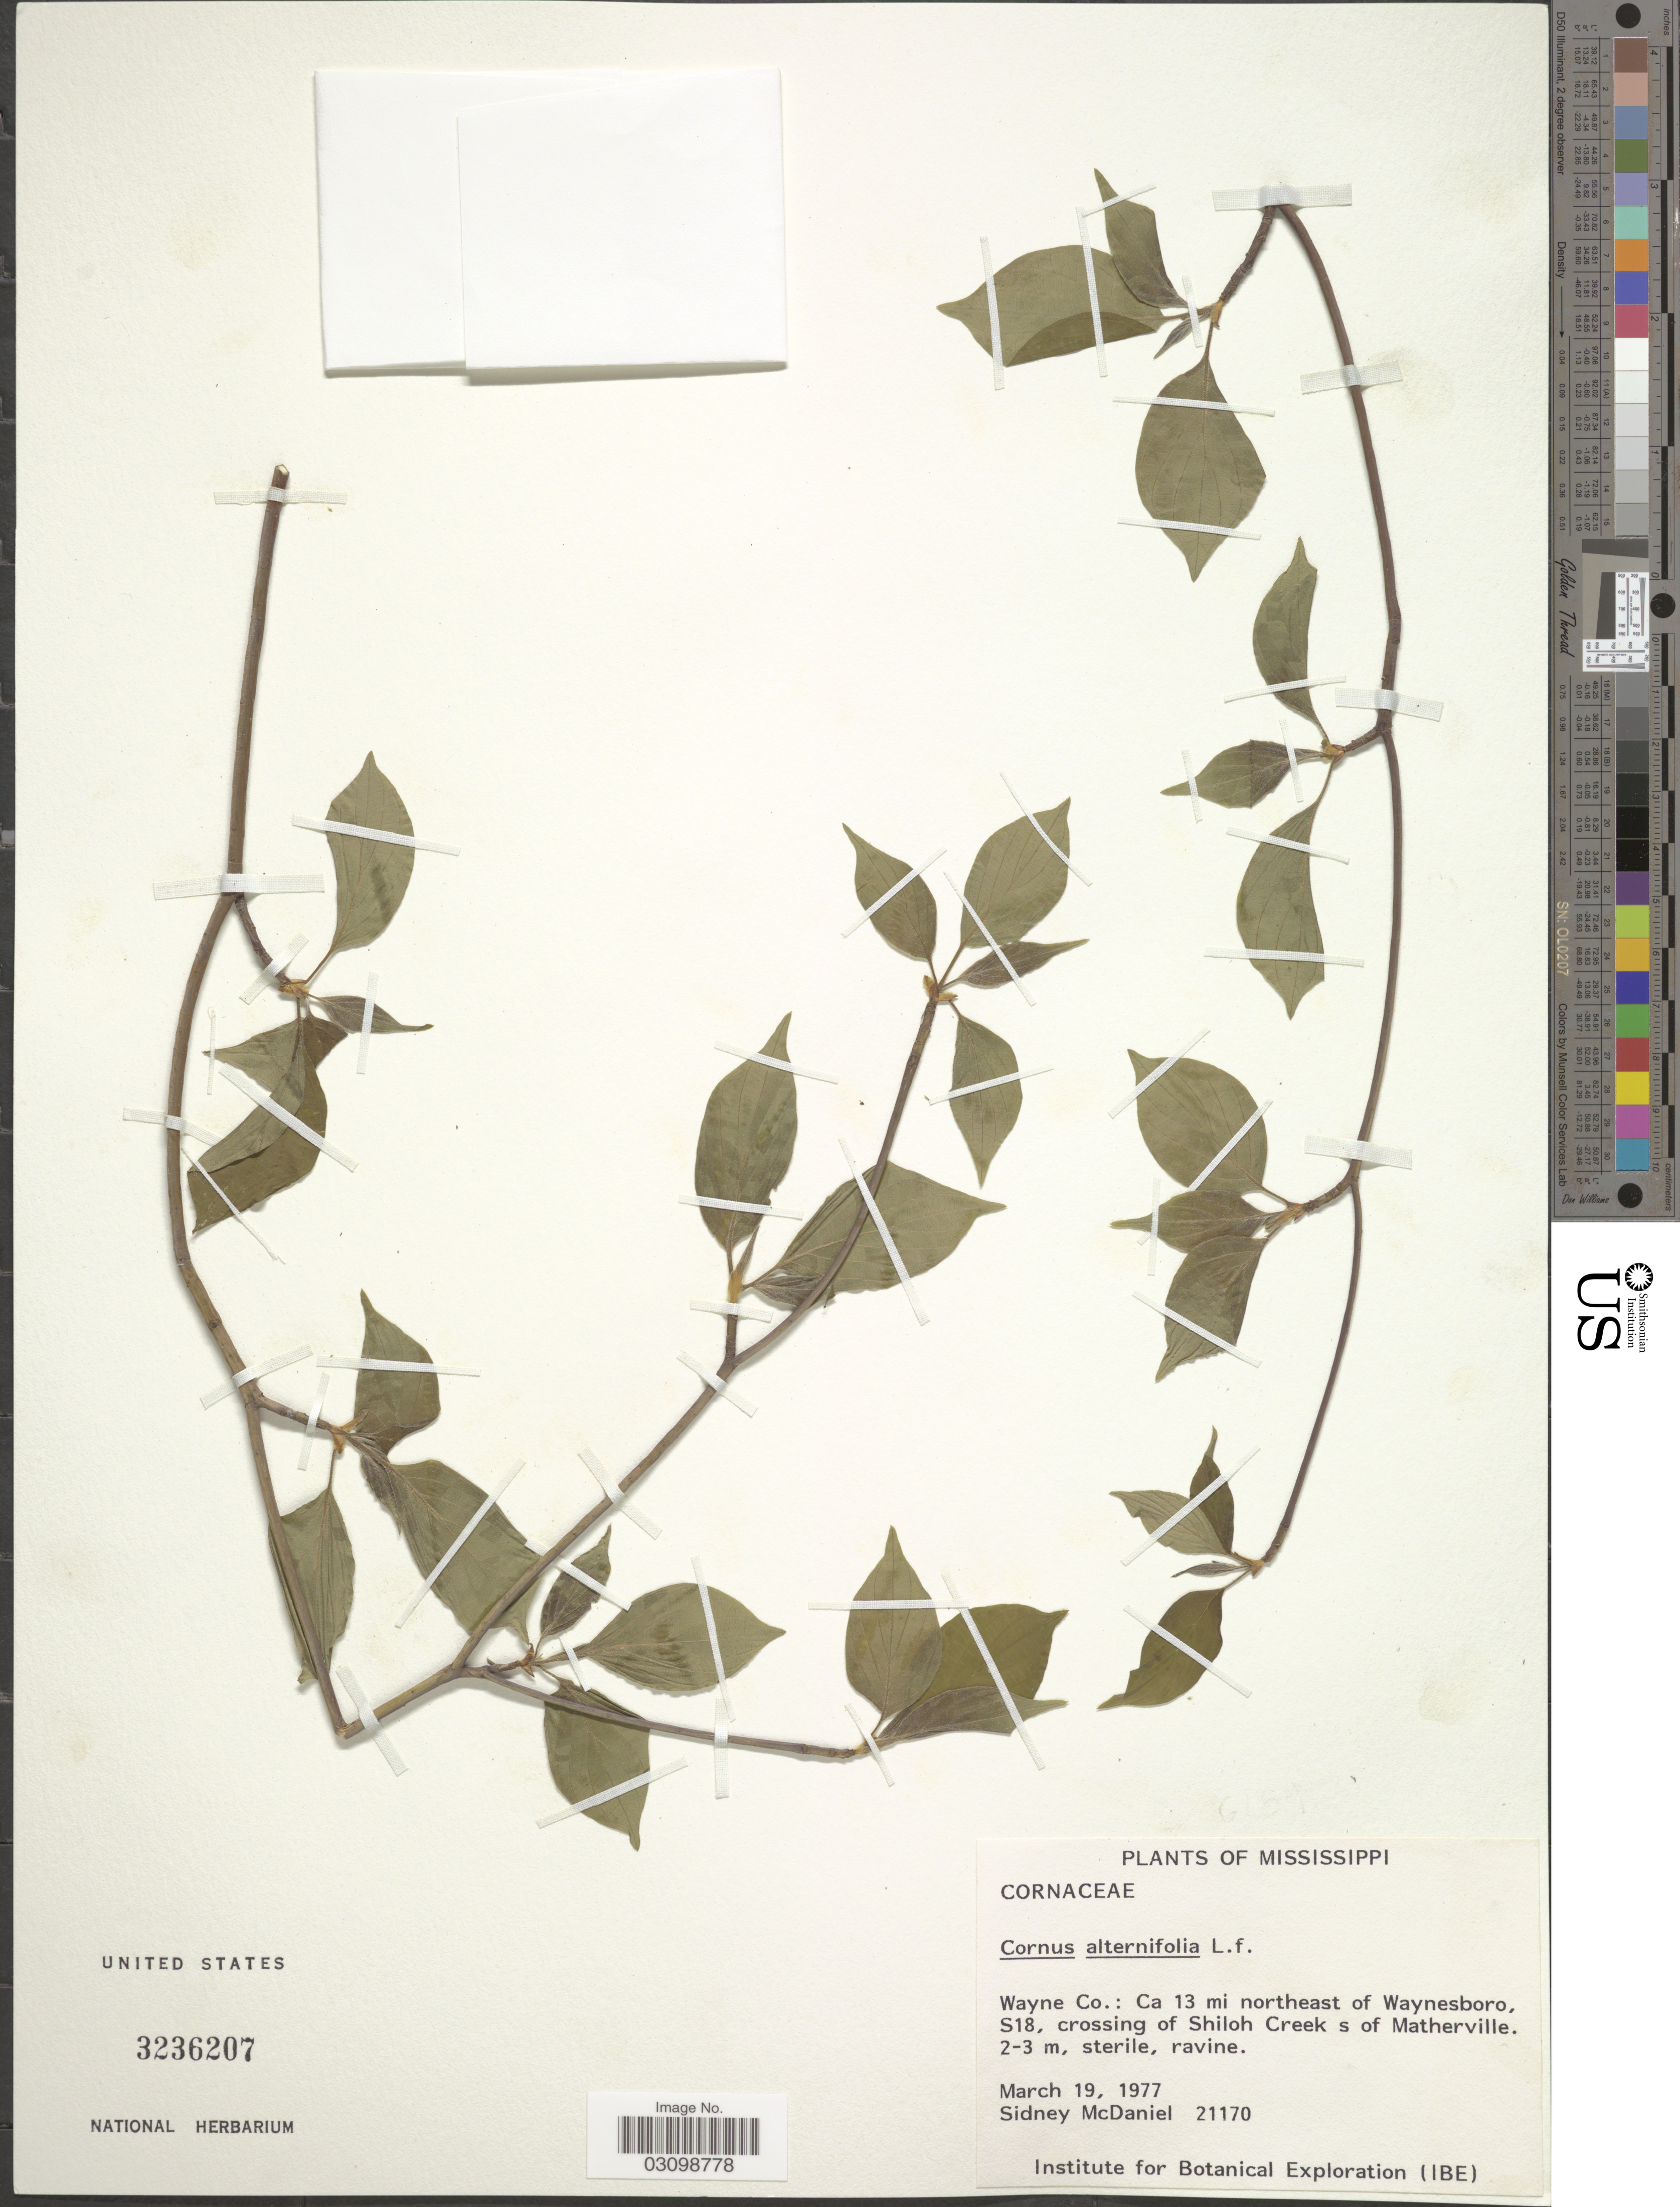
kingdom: Plantae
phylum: Tracheophyta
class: Magnoliopsida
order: Cornales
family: Cornaceae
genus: Cornus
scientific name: Cornus alternifolia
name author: L.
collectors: S. McDaniel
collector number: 21170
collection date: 1977-03-19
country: United States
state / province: Mississippi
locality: Wayne Co.: Ca 13 mi northeast of Waynesboro, S18, crossing of Shiloh Creek s of Matherville.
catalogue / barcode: US 3236207